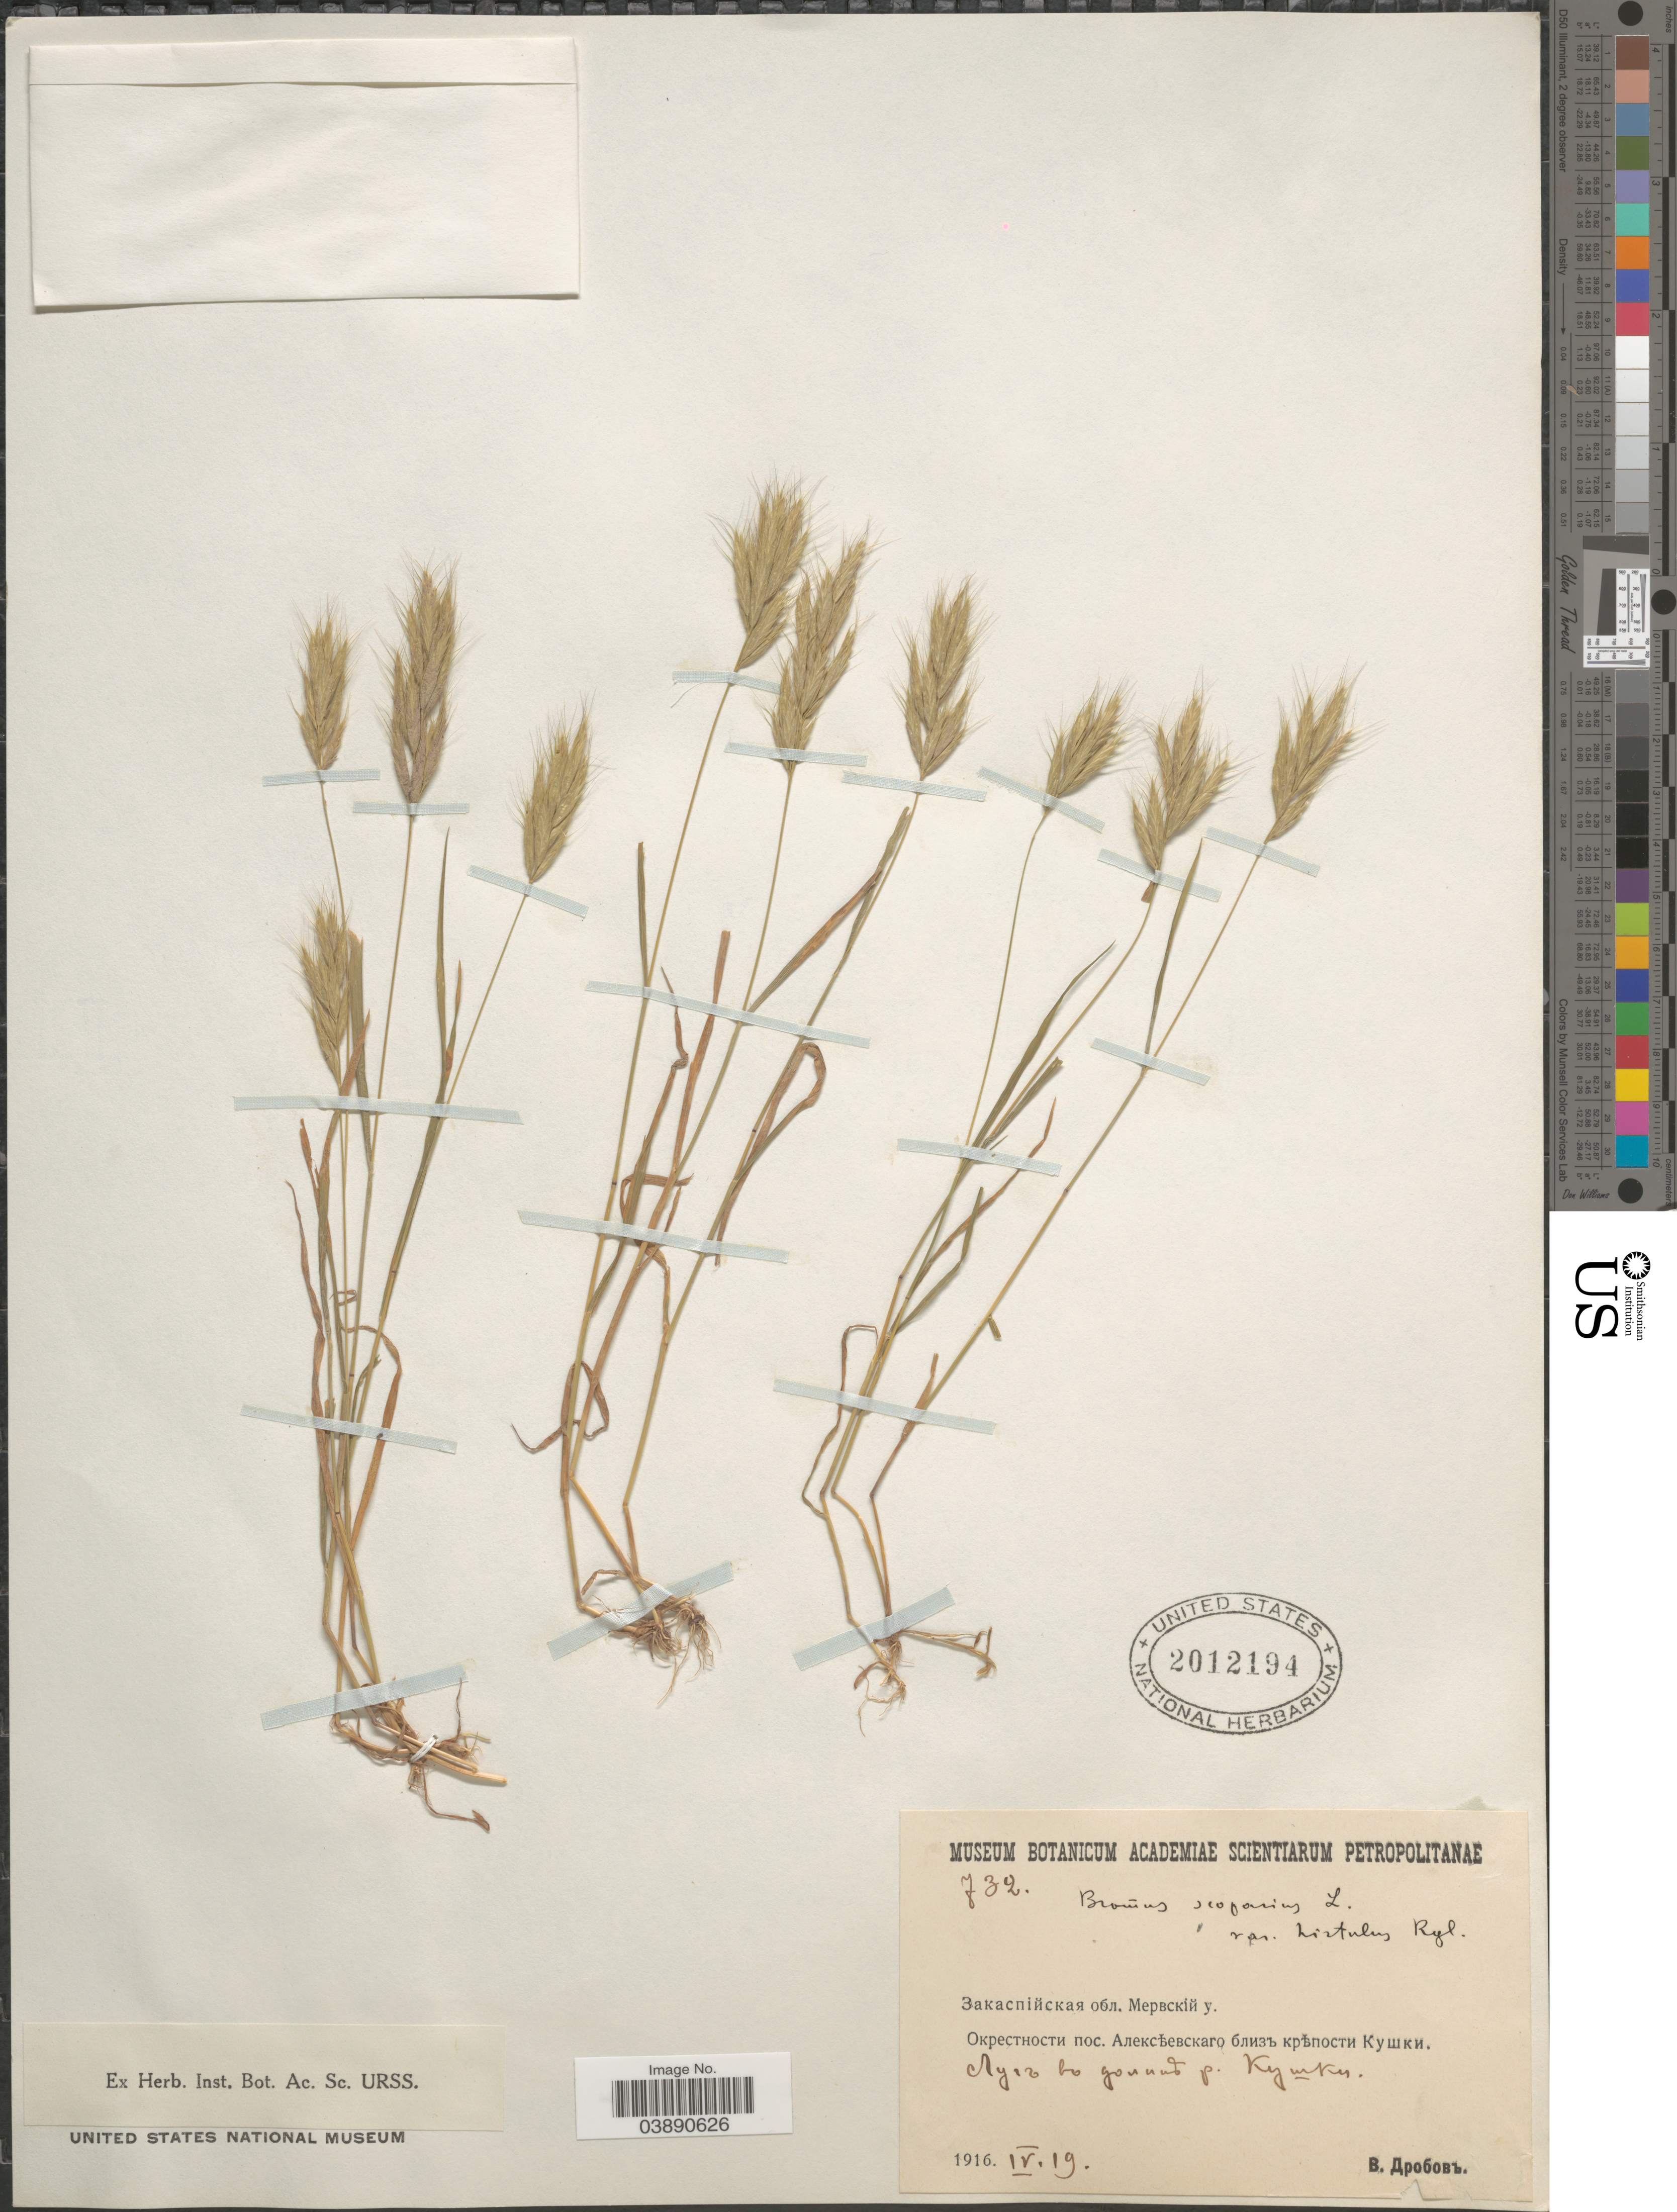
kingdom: Plantae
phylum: Tracheophyta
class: Liliopsida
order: Poales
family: Poaceae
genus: Bromus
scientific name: Bromus scoparius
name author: L.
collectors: V. Dropov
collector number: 732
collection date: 1916-04-19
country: Turkmenistan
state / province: Mary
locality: Vicinity of Kushka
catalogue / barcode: US 2012194